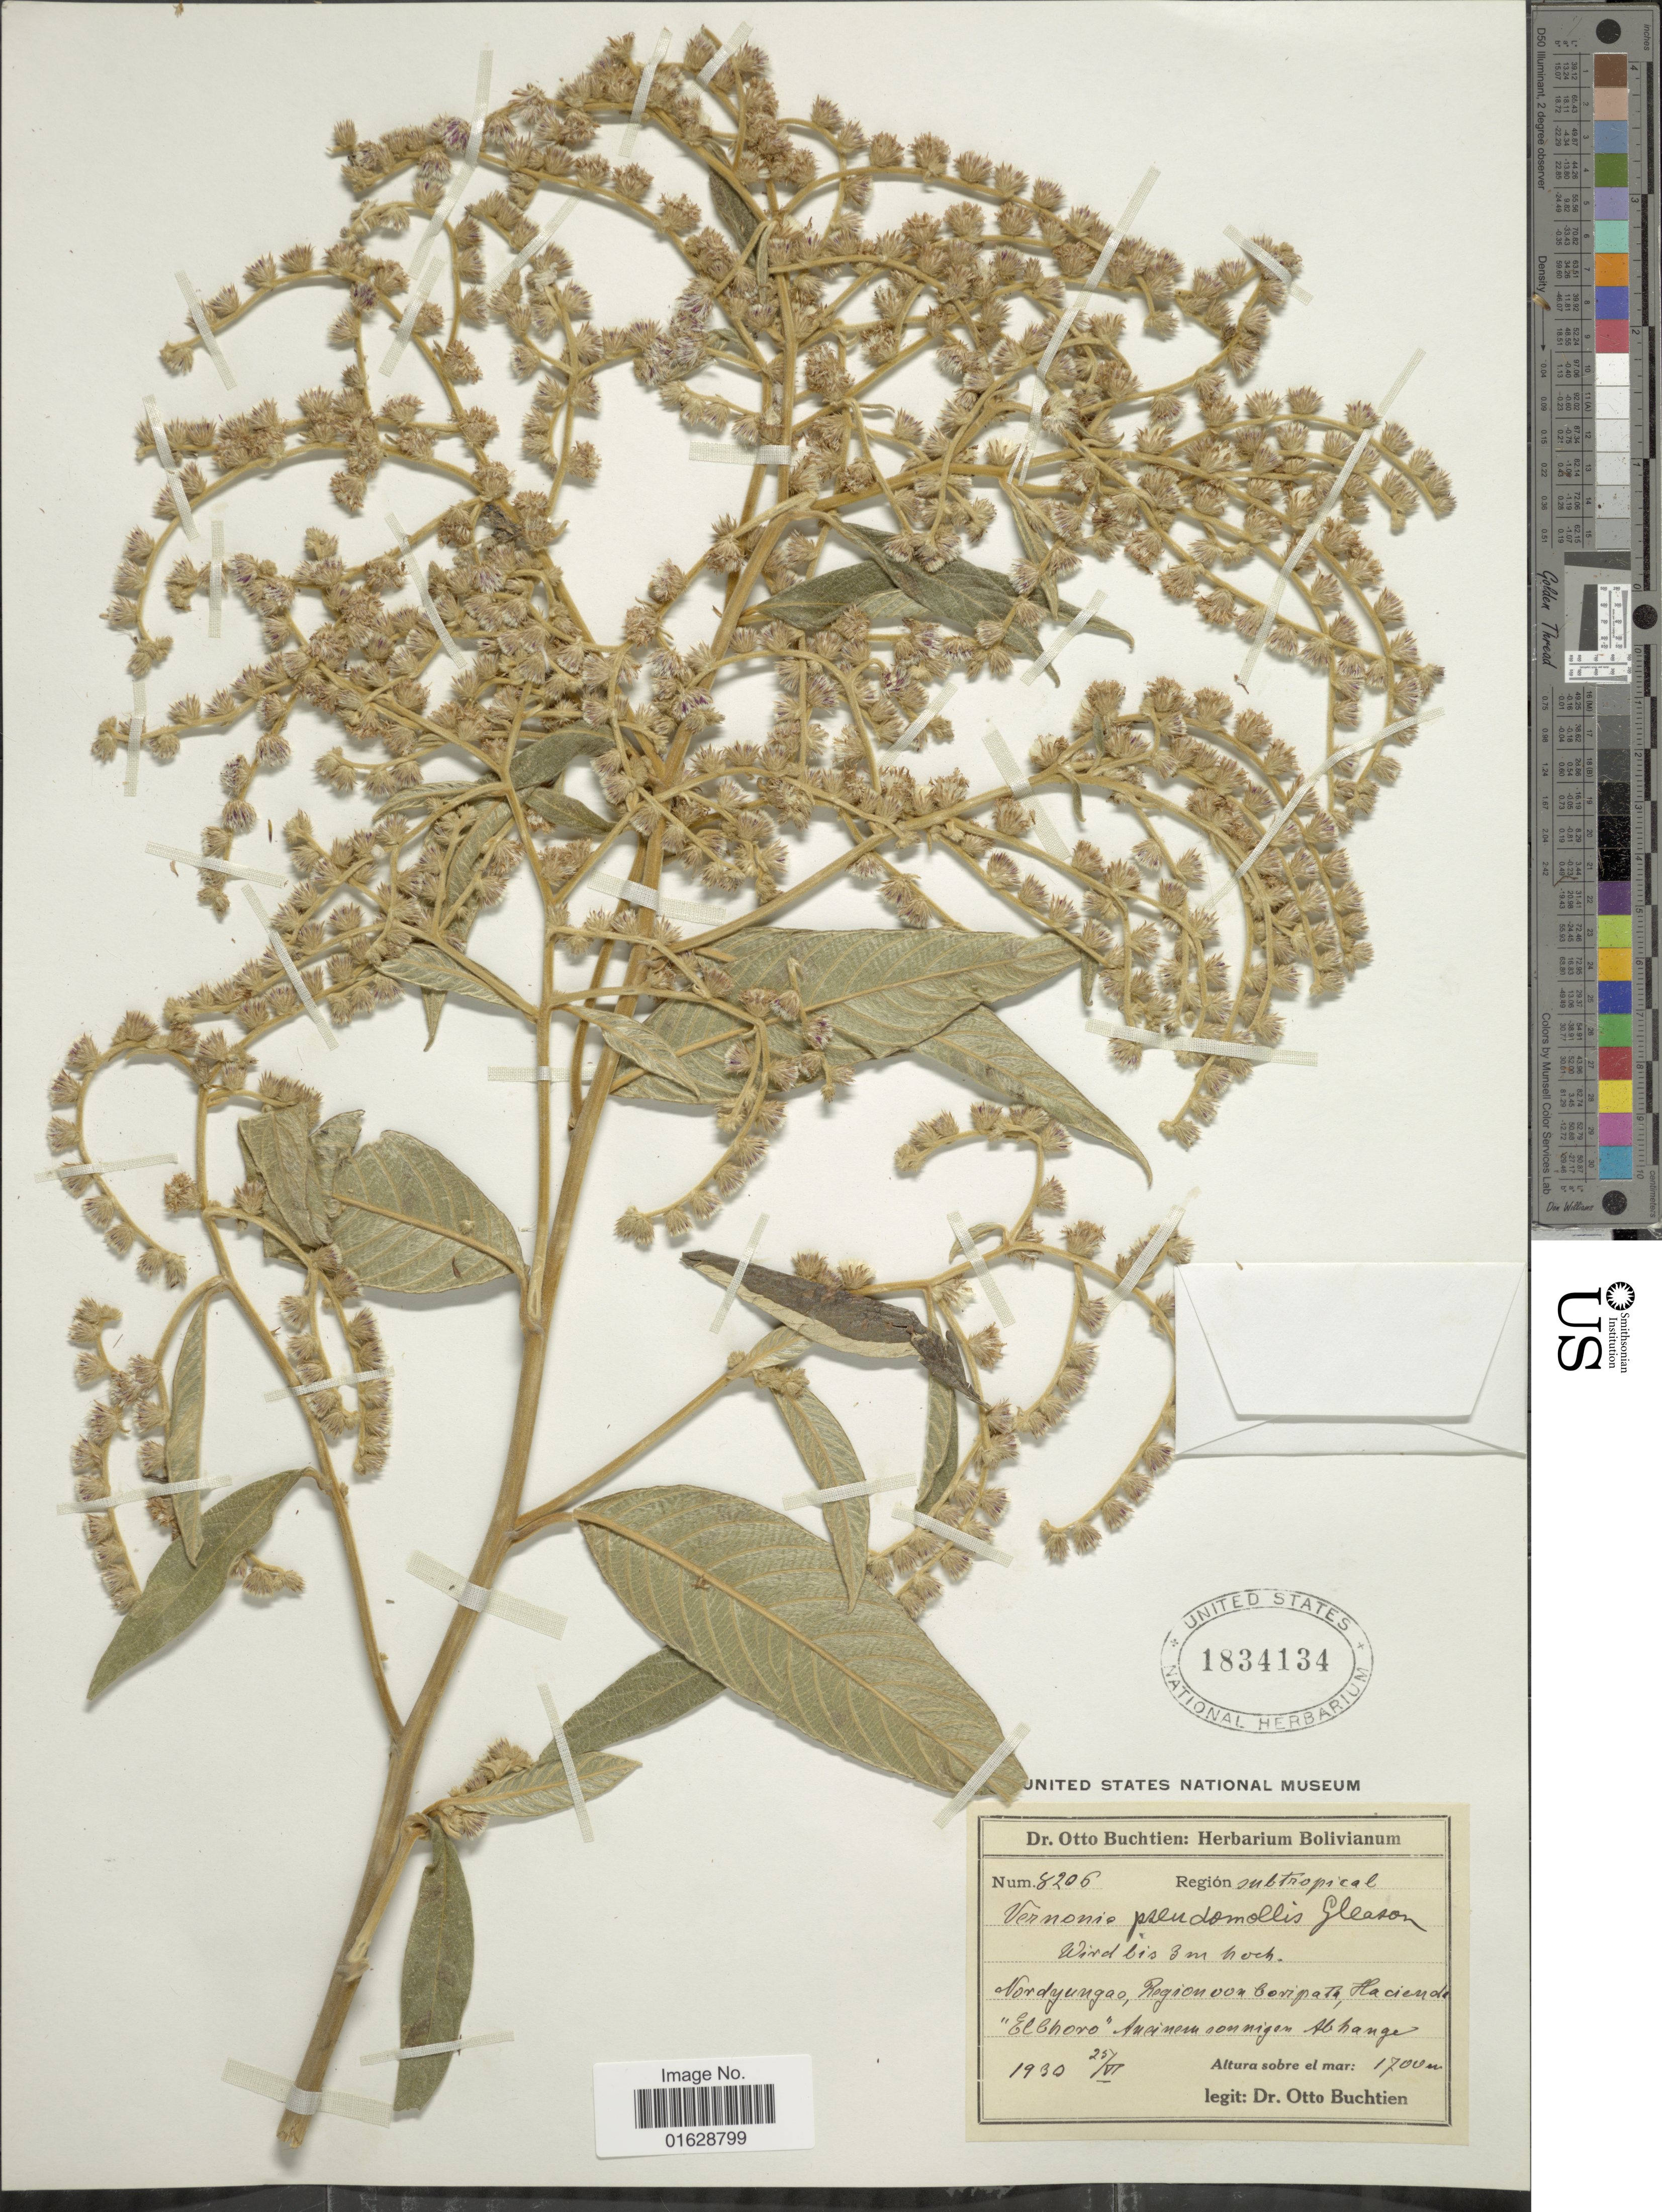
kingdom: Plantae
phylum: Tracheophyta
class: Magnoliopsida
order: Asterales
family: Asteraceae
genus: Lepidaploa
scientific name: Lepidaploa canescens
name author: (Kunth) H. Rob.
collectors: O. Buchtien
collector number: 8206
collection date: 1930-06-25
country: Bolivia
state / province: La Paz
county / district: Nor Yungas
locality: Coripata, Hacienda 'El Choro'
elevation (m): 1700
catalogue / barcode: US 1834134